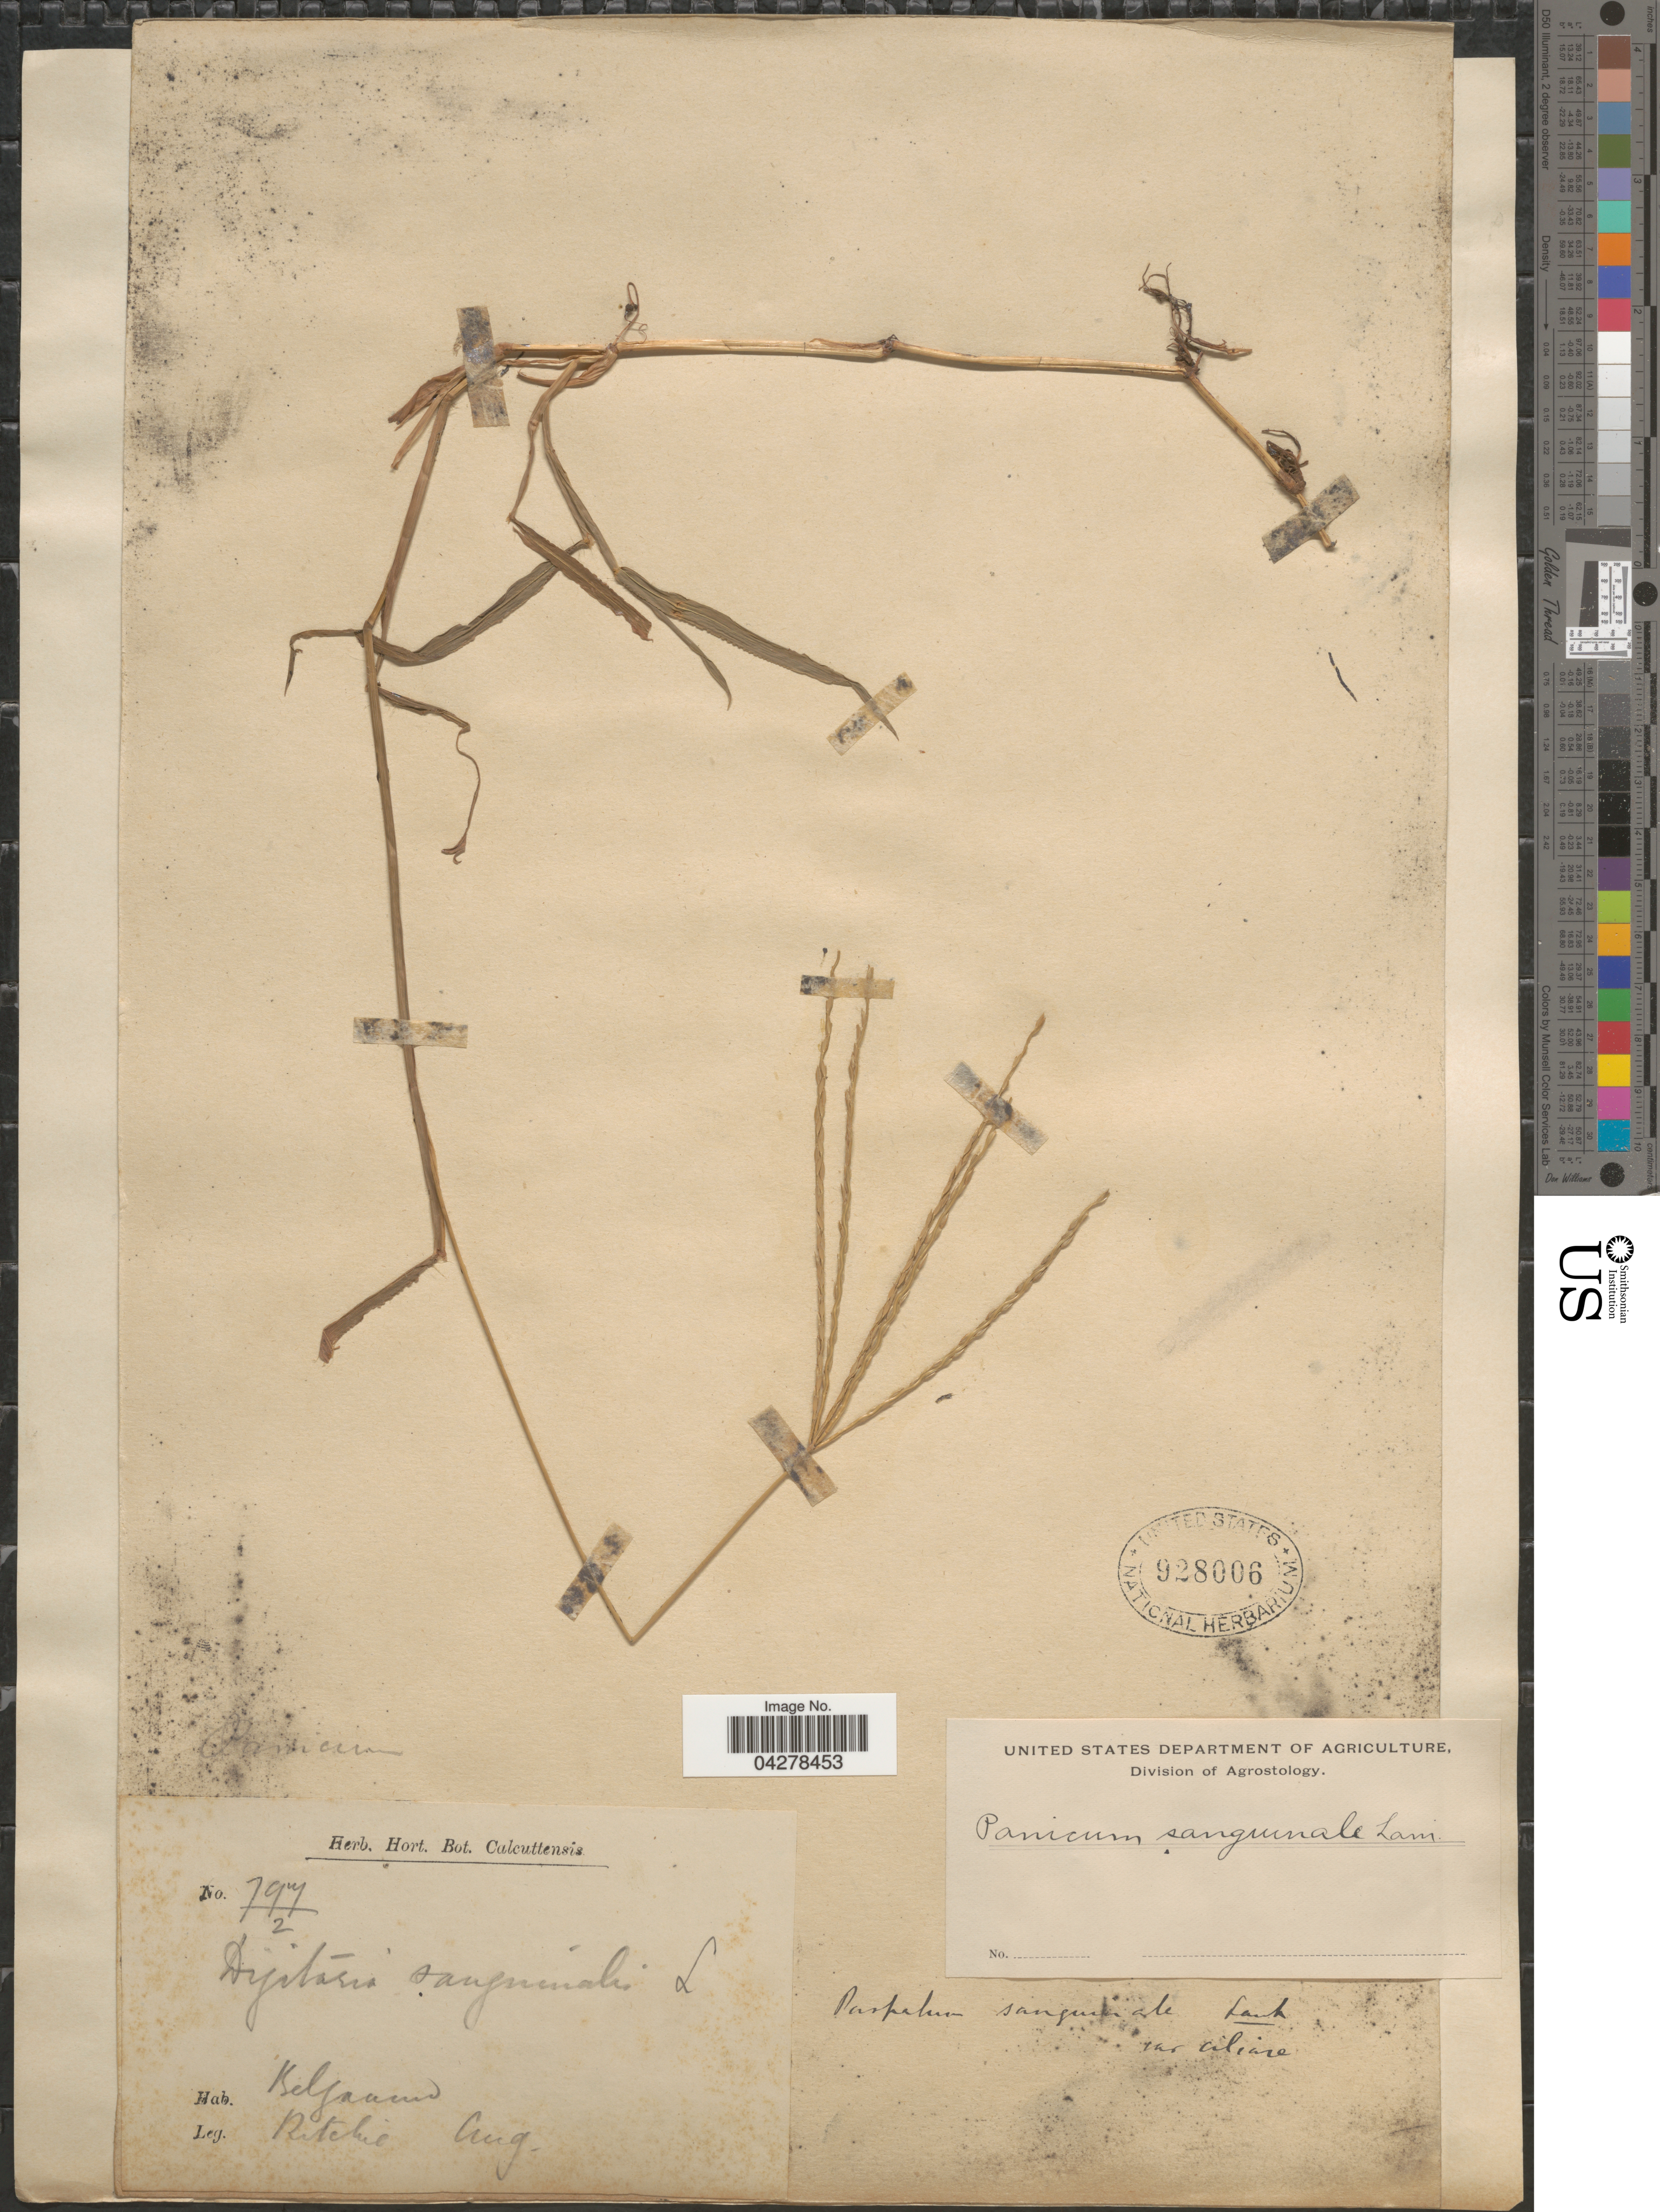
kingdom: Plantae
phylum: Tracheophyta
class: Liliopsida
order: Poales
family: Poaceae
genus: Digitaria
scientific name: Digitaria sanguinalis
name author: (L.) Scop.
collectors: Ritchie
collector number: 797/2*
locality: Belgaamd [interpreted].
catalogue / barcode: US 928006